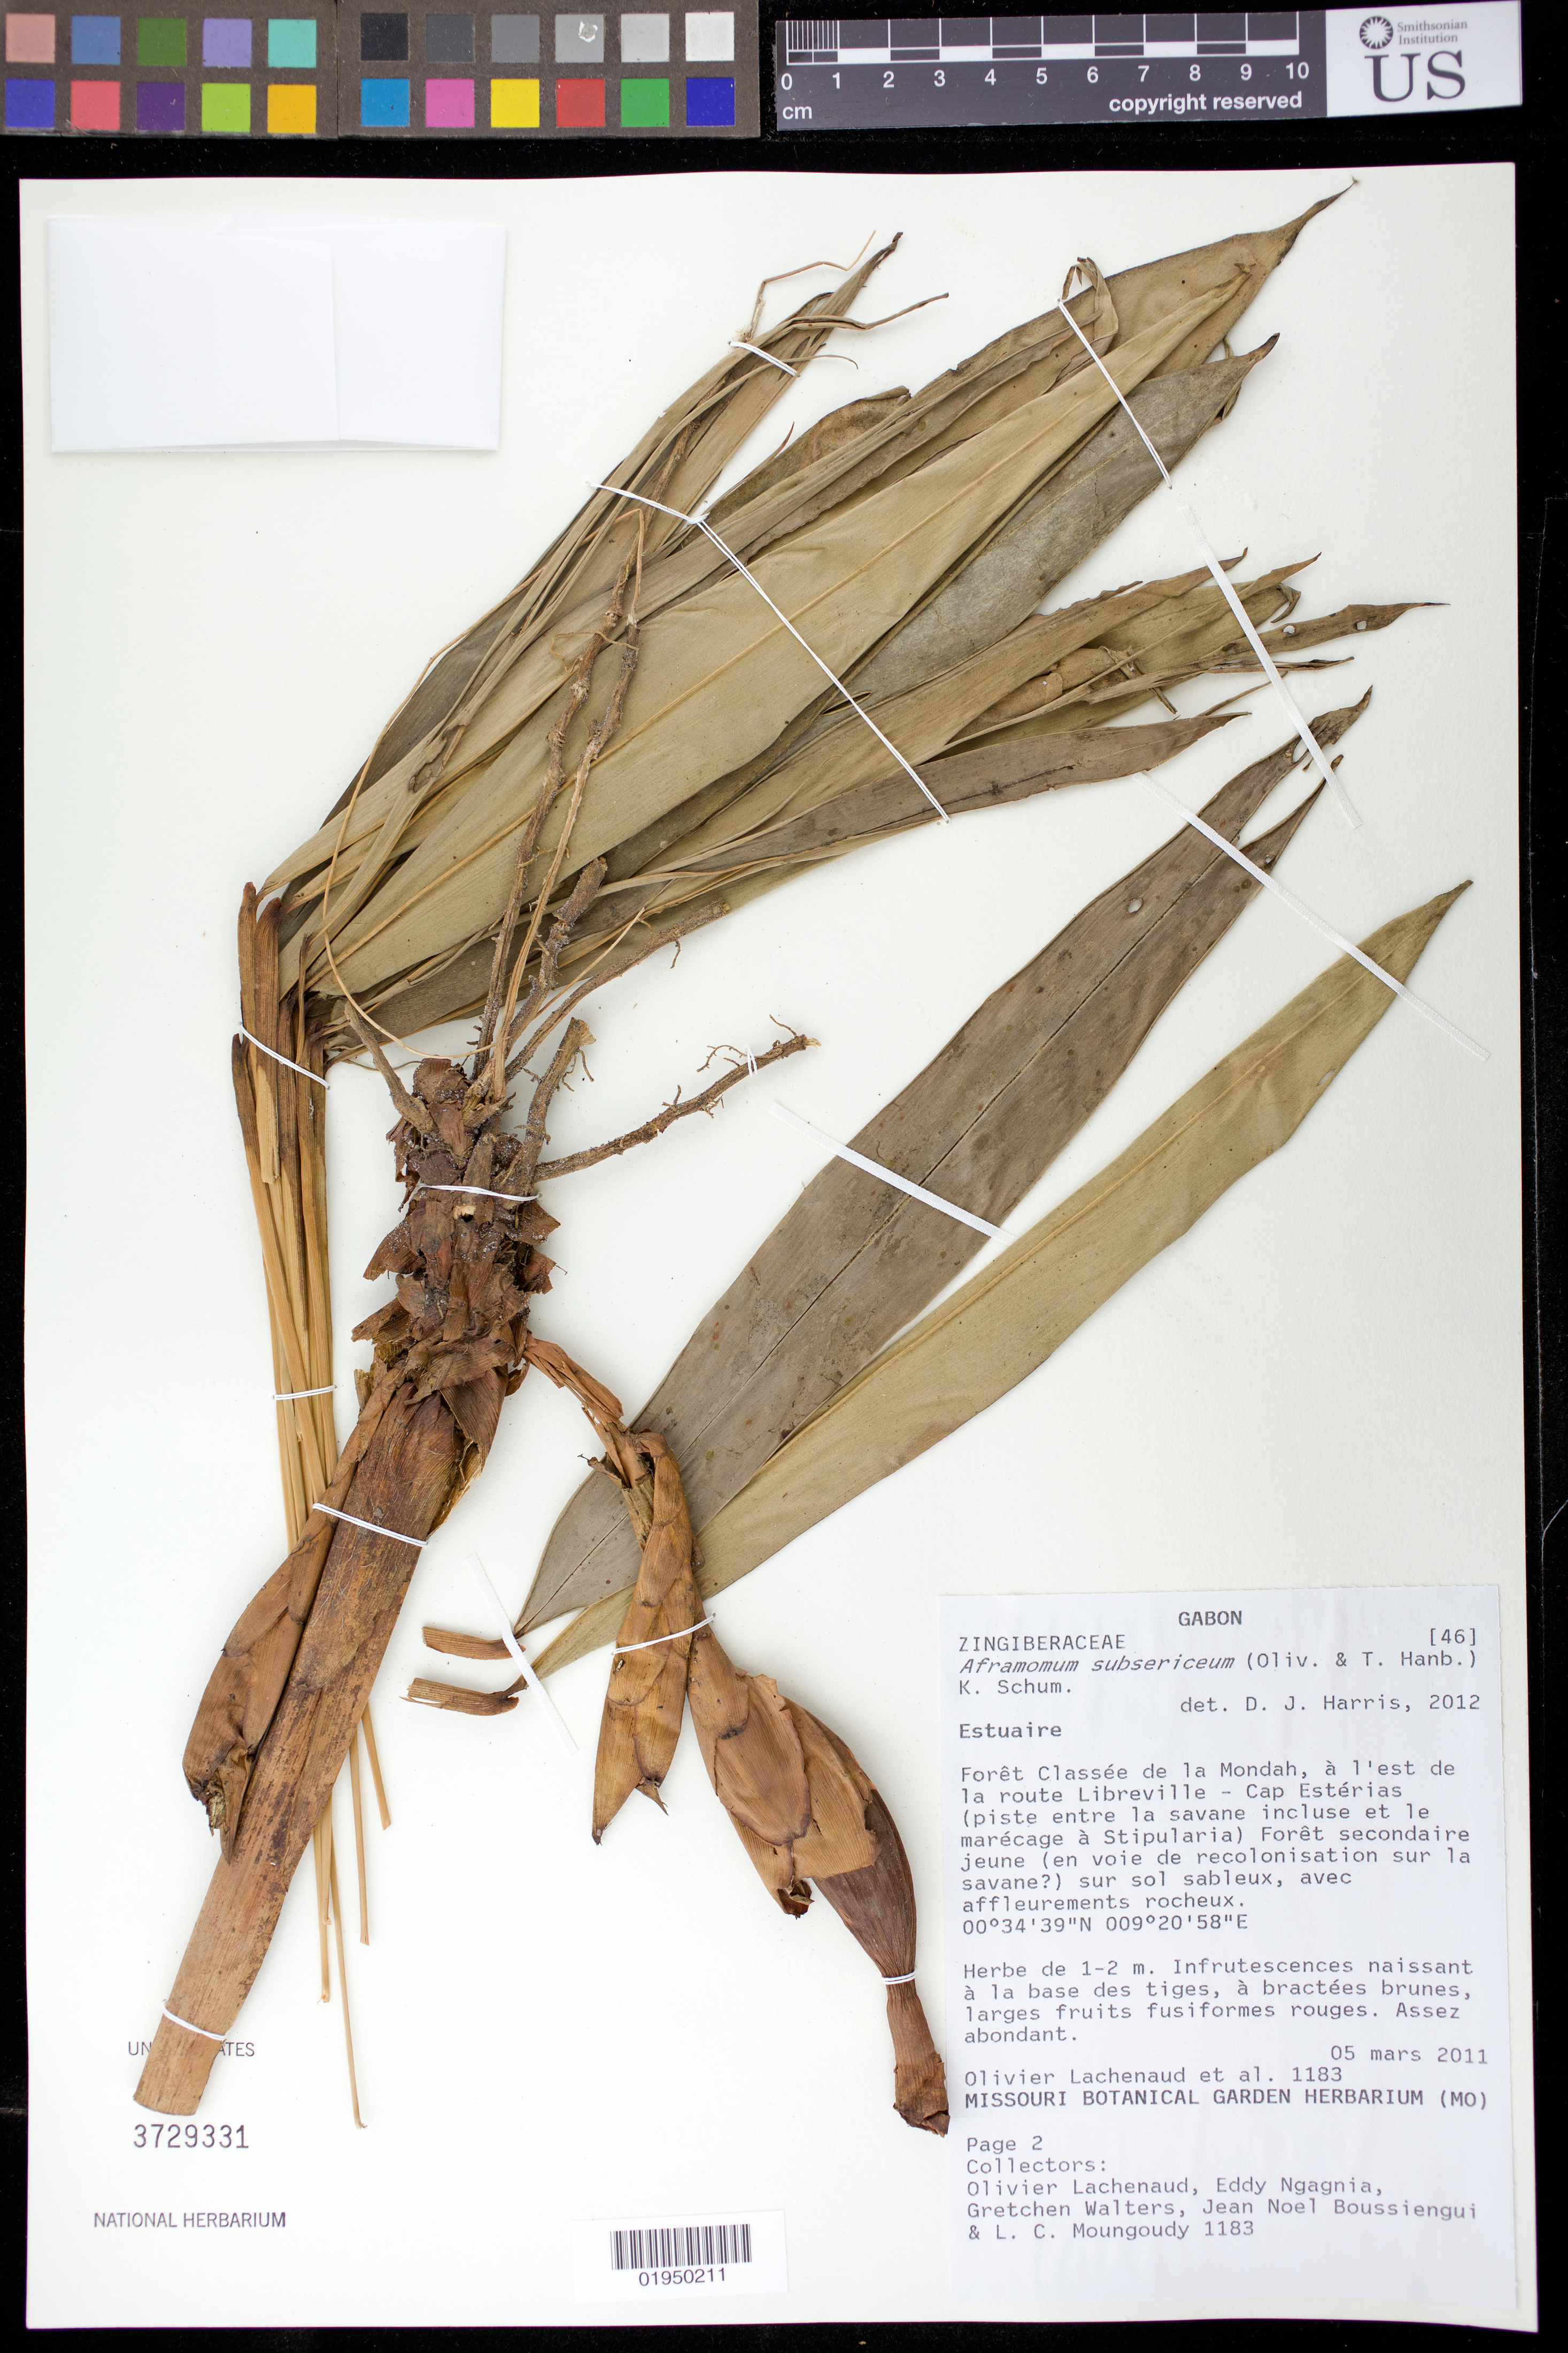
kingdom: Plantae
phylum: Tracheophyta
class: Liliopsida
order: Zingiberales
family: Zingiberaceae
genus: Aframomum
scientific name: Aframomum subsericeum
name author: (Oliv. ex T. Hanb.) K. Schum.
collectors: O. Lachenaud, E. Ngagnia, G. Walters, J. Boussiengui & L. Moungoudy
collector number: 1183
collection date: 2011-03-05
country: Gabon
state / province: Estuaire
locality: Foret Classee de la Mondah, a l'est de la route Libreville - Cap Esterias (piste entre la savane incluse et la marecage a Stipularia).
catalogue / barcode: US 3729331